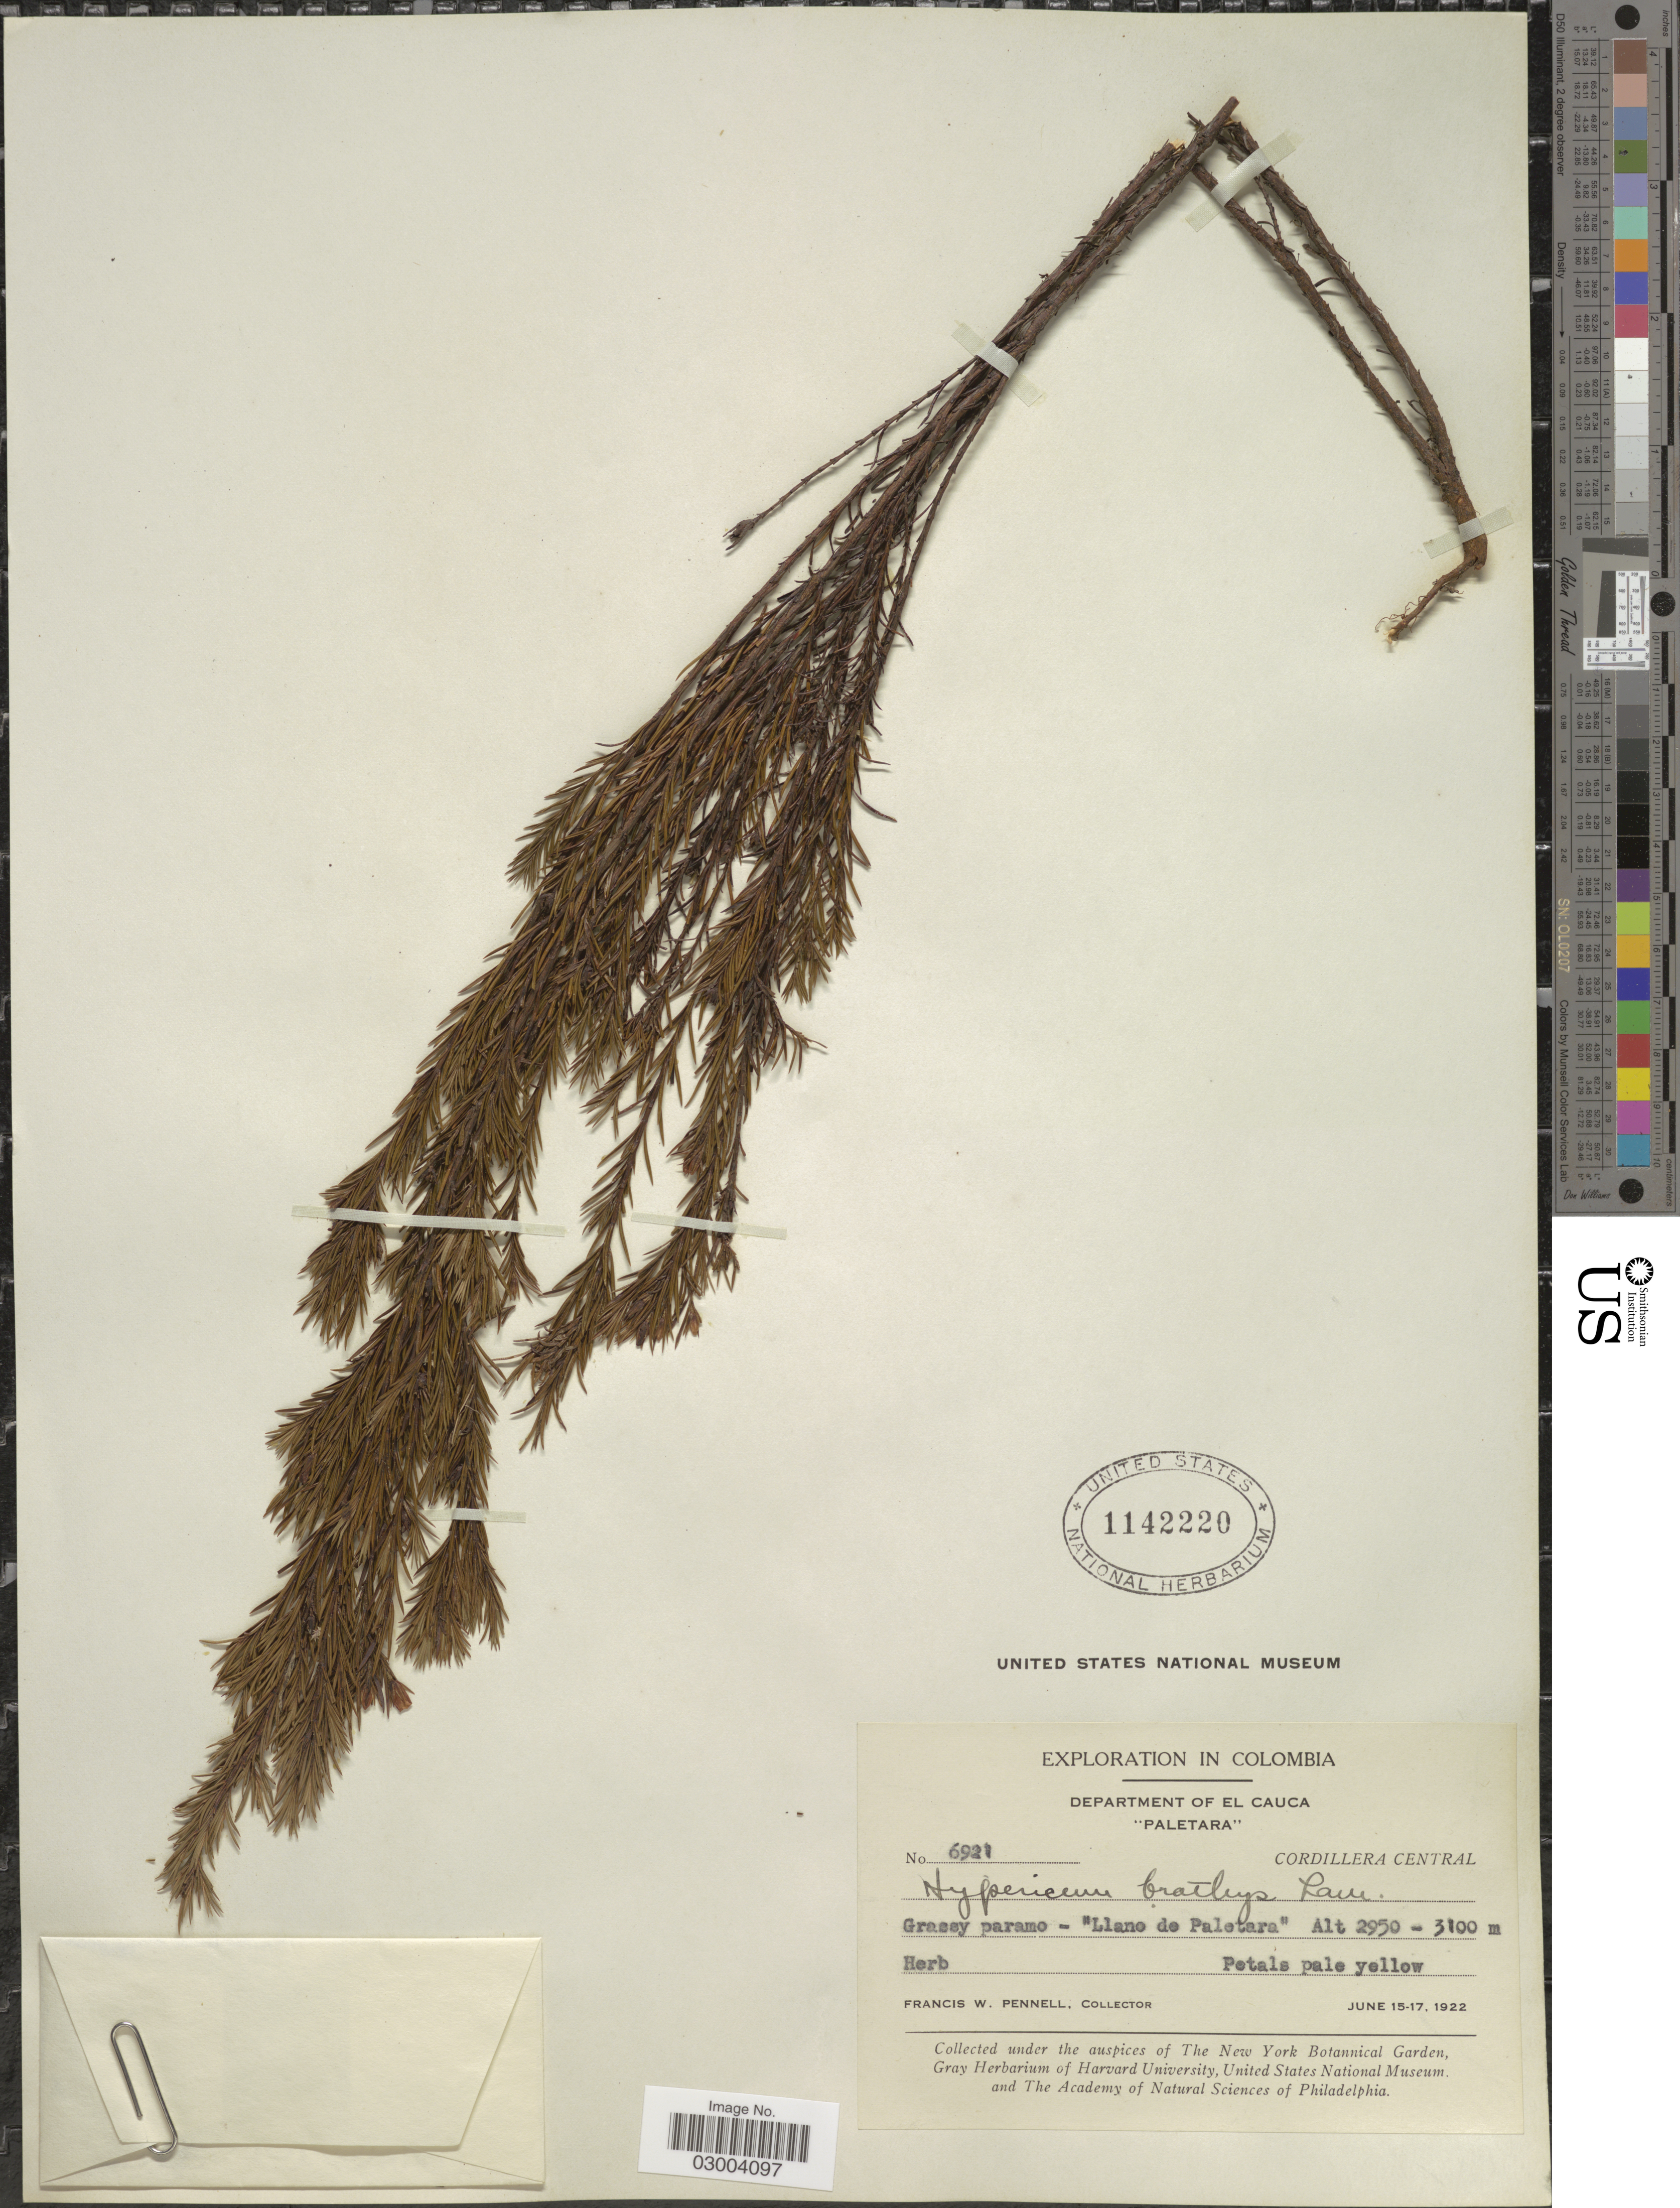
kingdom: Plantae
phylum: Tracheophyta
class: Magnoliopsida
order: Malpighiales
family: Hypericaceae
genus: Hypericum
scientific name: Hypericum pseudobrathys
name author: Turcz.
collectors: F. W. Pennell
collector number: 6921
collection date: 1922-06-15/1922-06-17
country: Colombia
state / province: Cauca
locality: Department of El Cauca, "Paletara", Cordillera Central, "Llano de Paletara".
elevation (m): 2950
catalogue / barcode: US 1142220